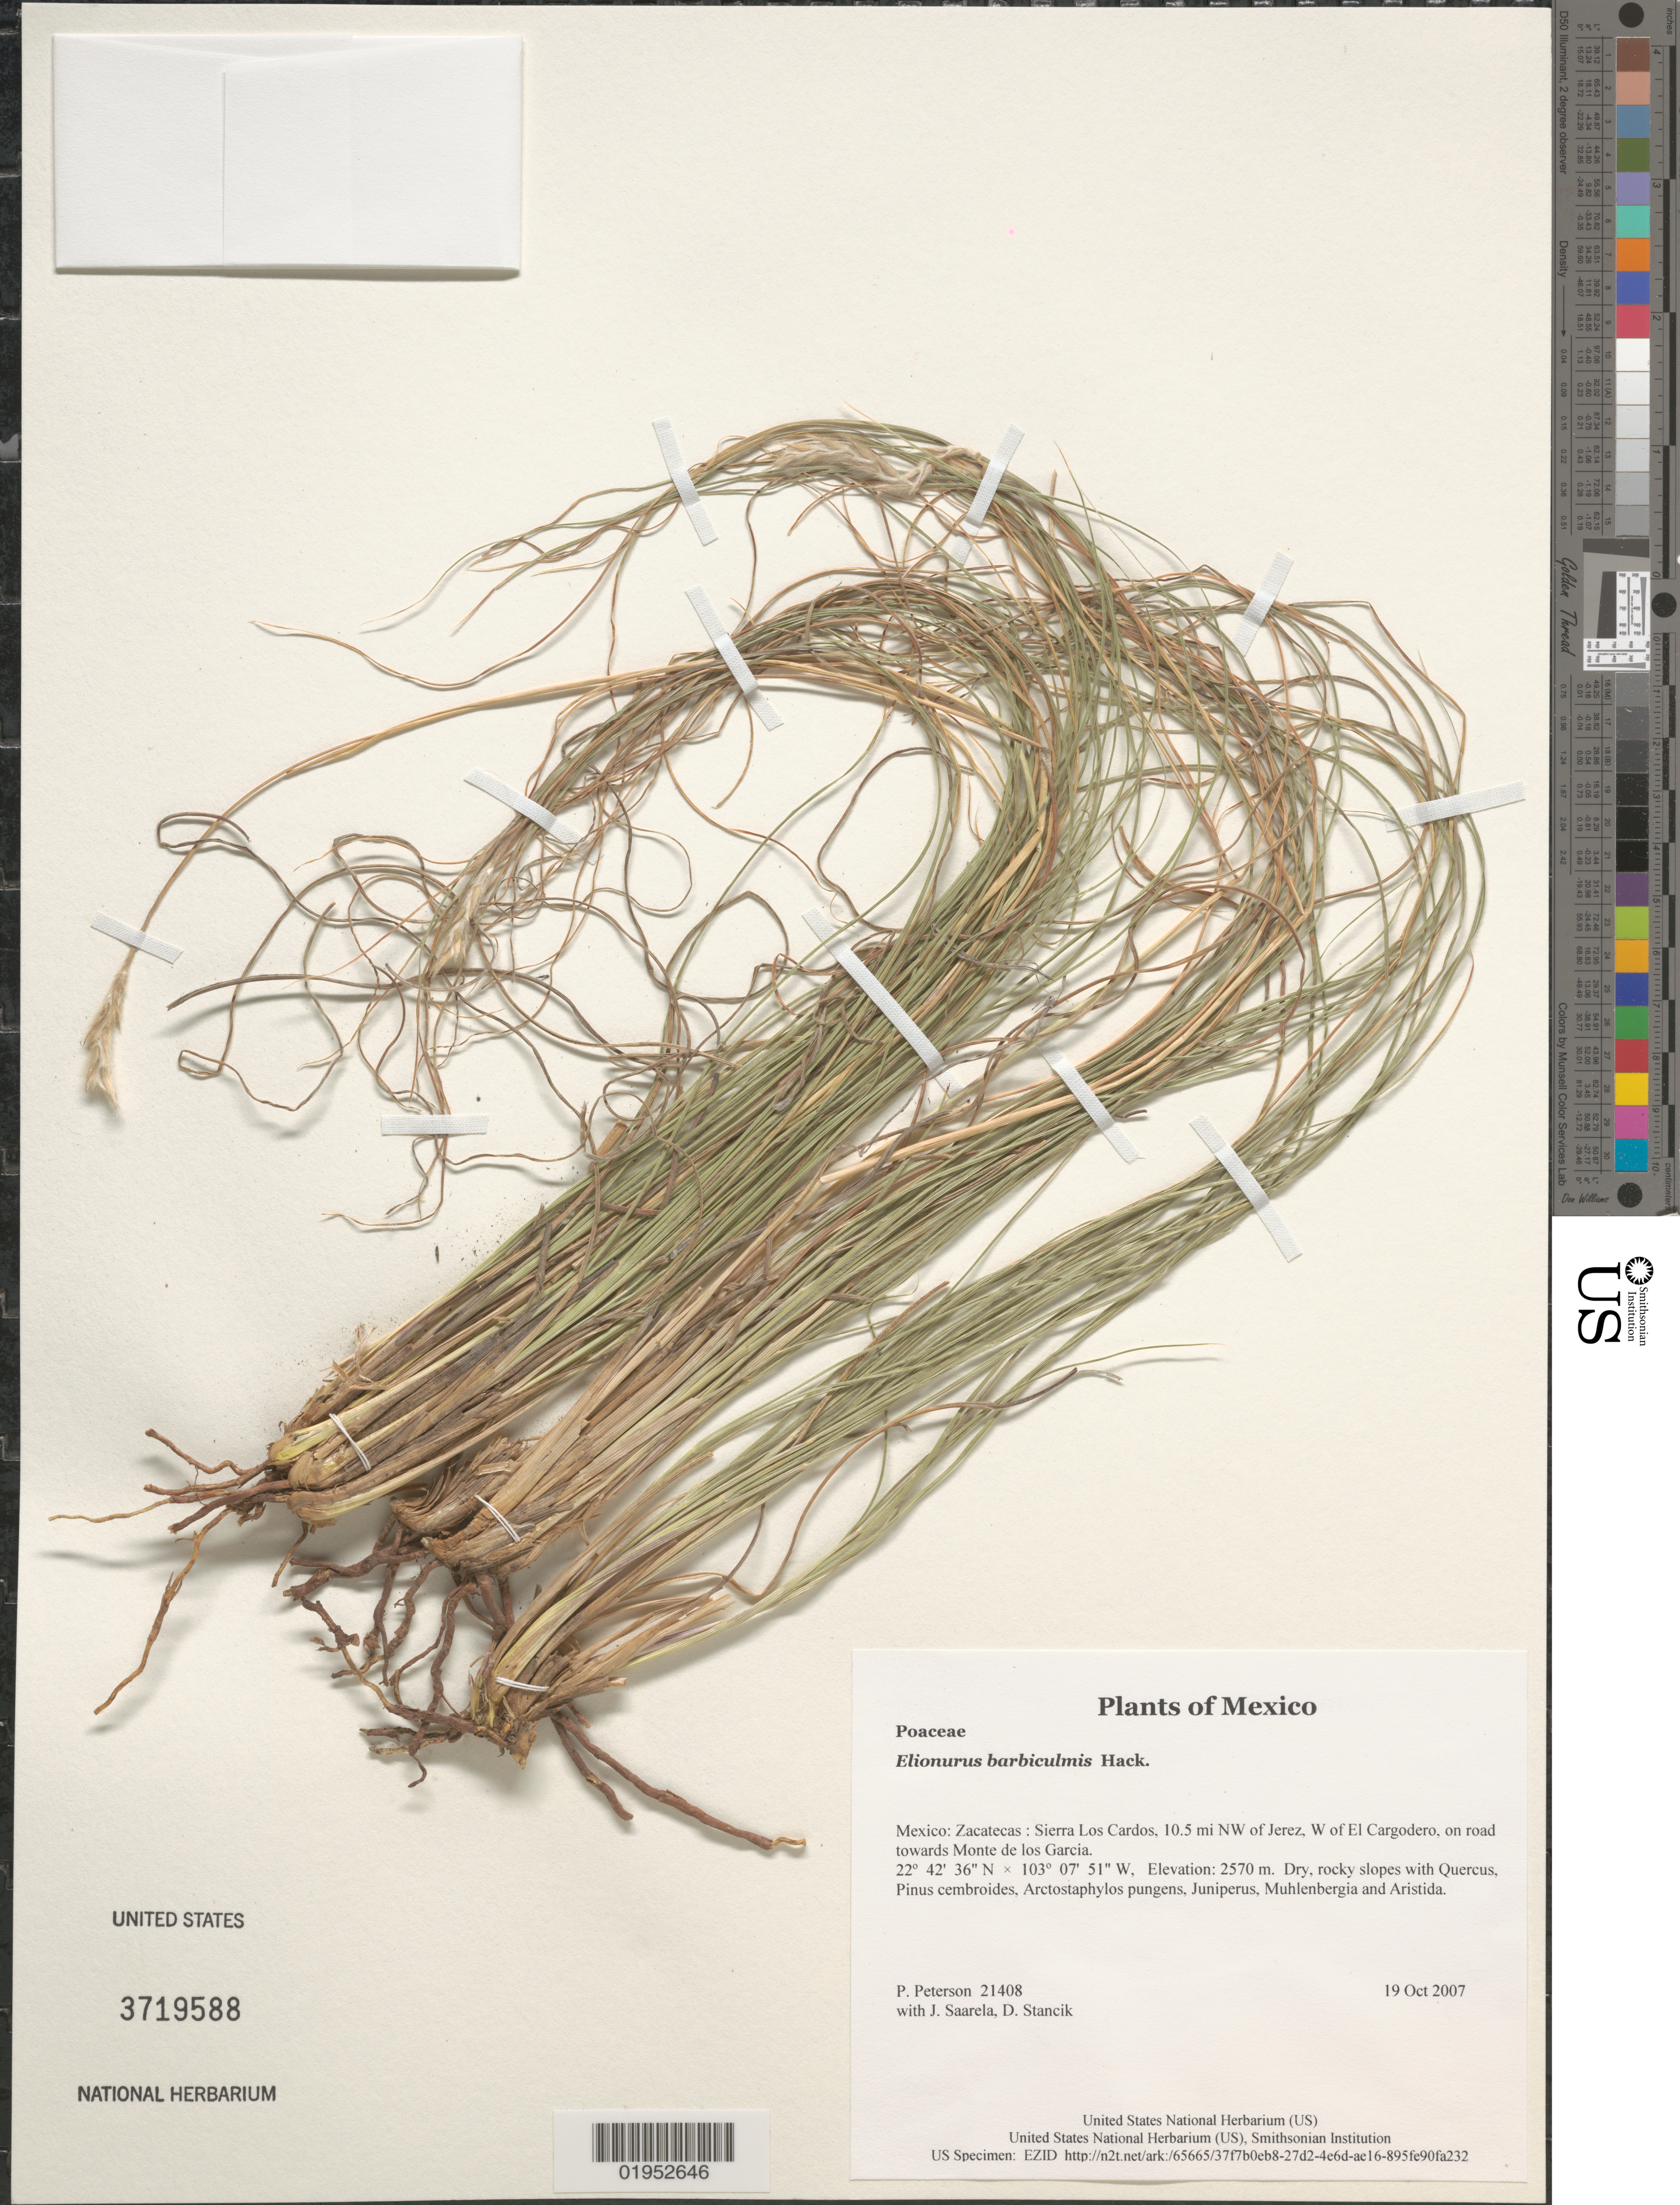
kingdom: Plantae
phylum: Tracheophyta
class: Liliopsida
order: Poales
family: Poaceae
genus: Elionurus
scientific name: Elionurus barbiculmis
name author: Hack. in A. DC.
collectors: P. M. Peterson, J. Saarela & D. Stancik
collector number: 21408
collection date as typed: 19 Oct 2007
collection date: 2007-10-19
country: Mexico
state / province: Zacatecas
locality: Sierra Los Cardos, 10.5 mi NW of Jerez, W of El Cargodero, on road towards Monte de los Garcia.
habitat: Dry, rocky slopes with Quercus, Pinus cembroides, Arctostaphylos pungens, Juniperus, Muhlenbergia and Aristida.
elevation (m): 2570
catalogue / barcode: US 3719588